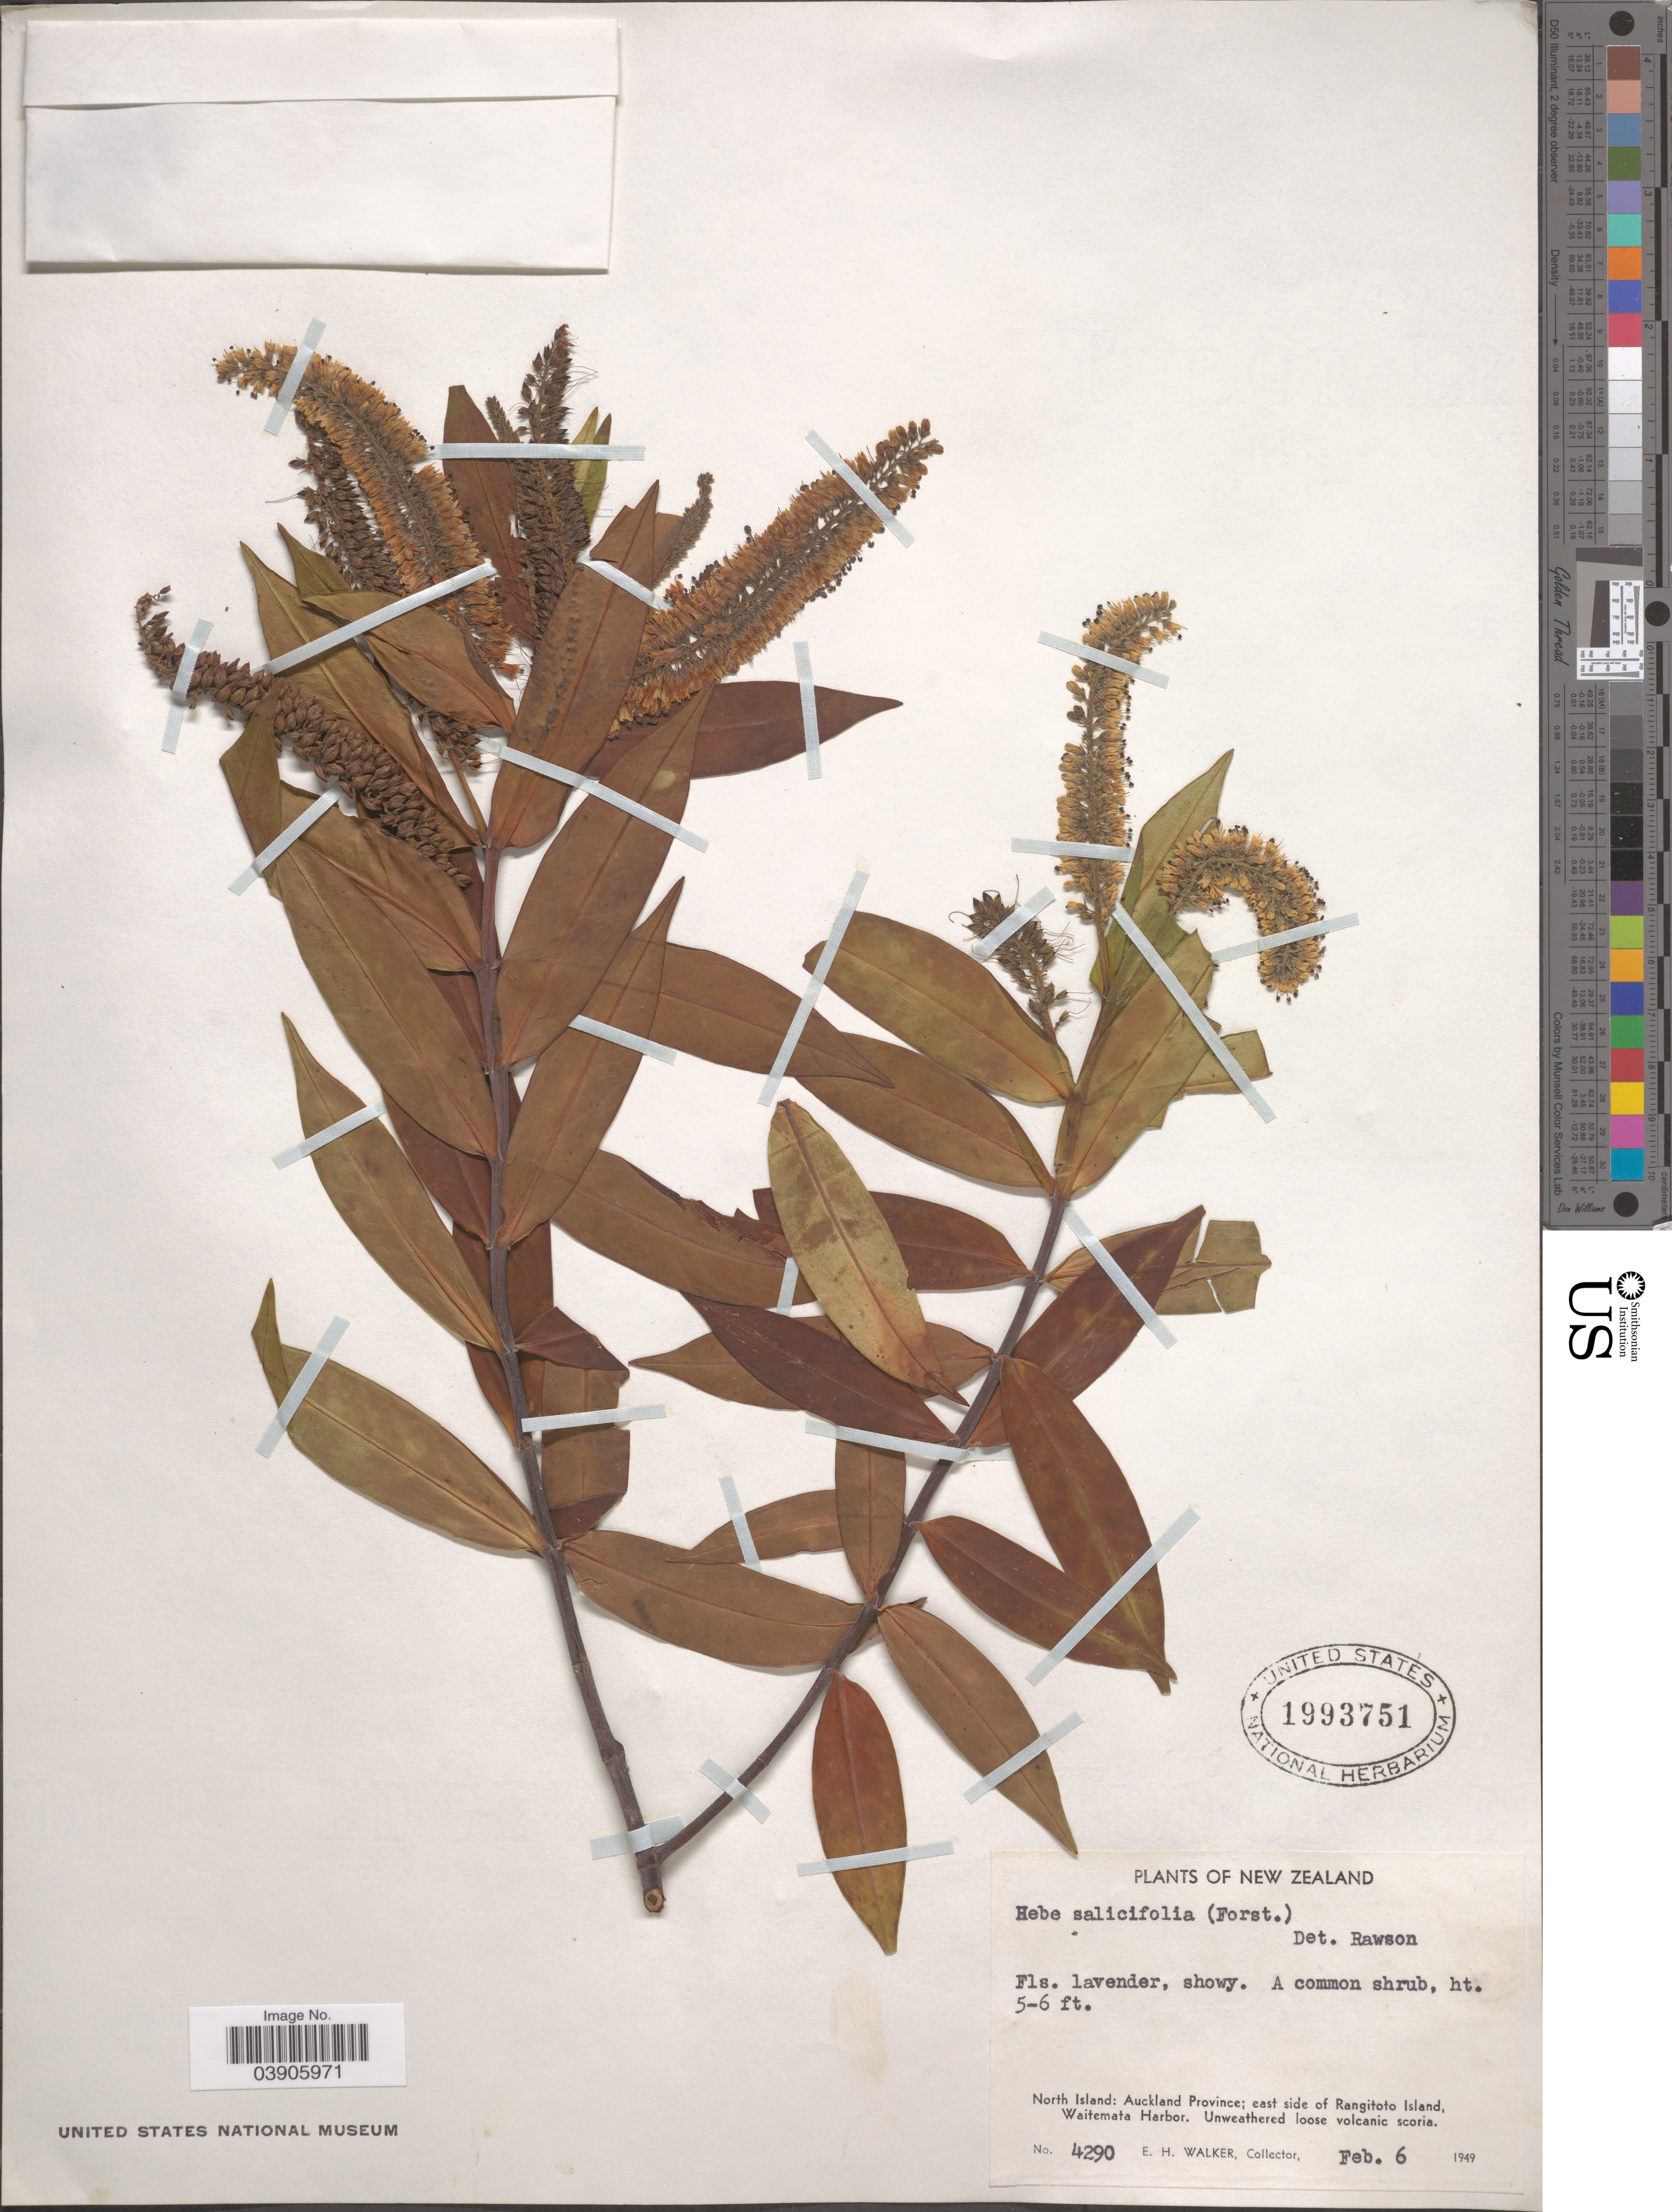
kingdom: Plantae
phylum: Tracheophyta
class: Magnoliopsida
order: Lamiales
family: Plantaginaceae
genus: Hebe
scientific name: Hebe salicifolia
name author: (G. Forst.) Pennell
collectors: E. H. Walker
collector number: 4290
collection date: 1949-02-06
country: New Zealand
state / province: Auckland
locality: North Island: east side of Rangitoto Island, Waitemata Harbor.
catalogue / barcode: US 1993751